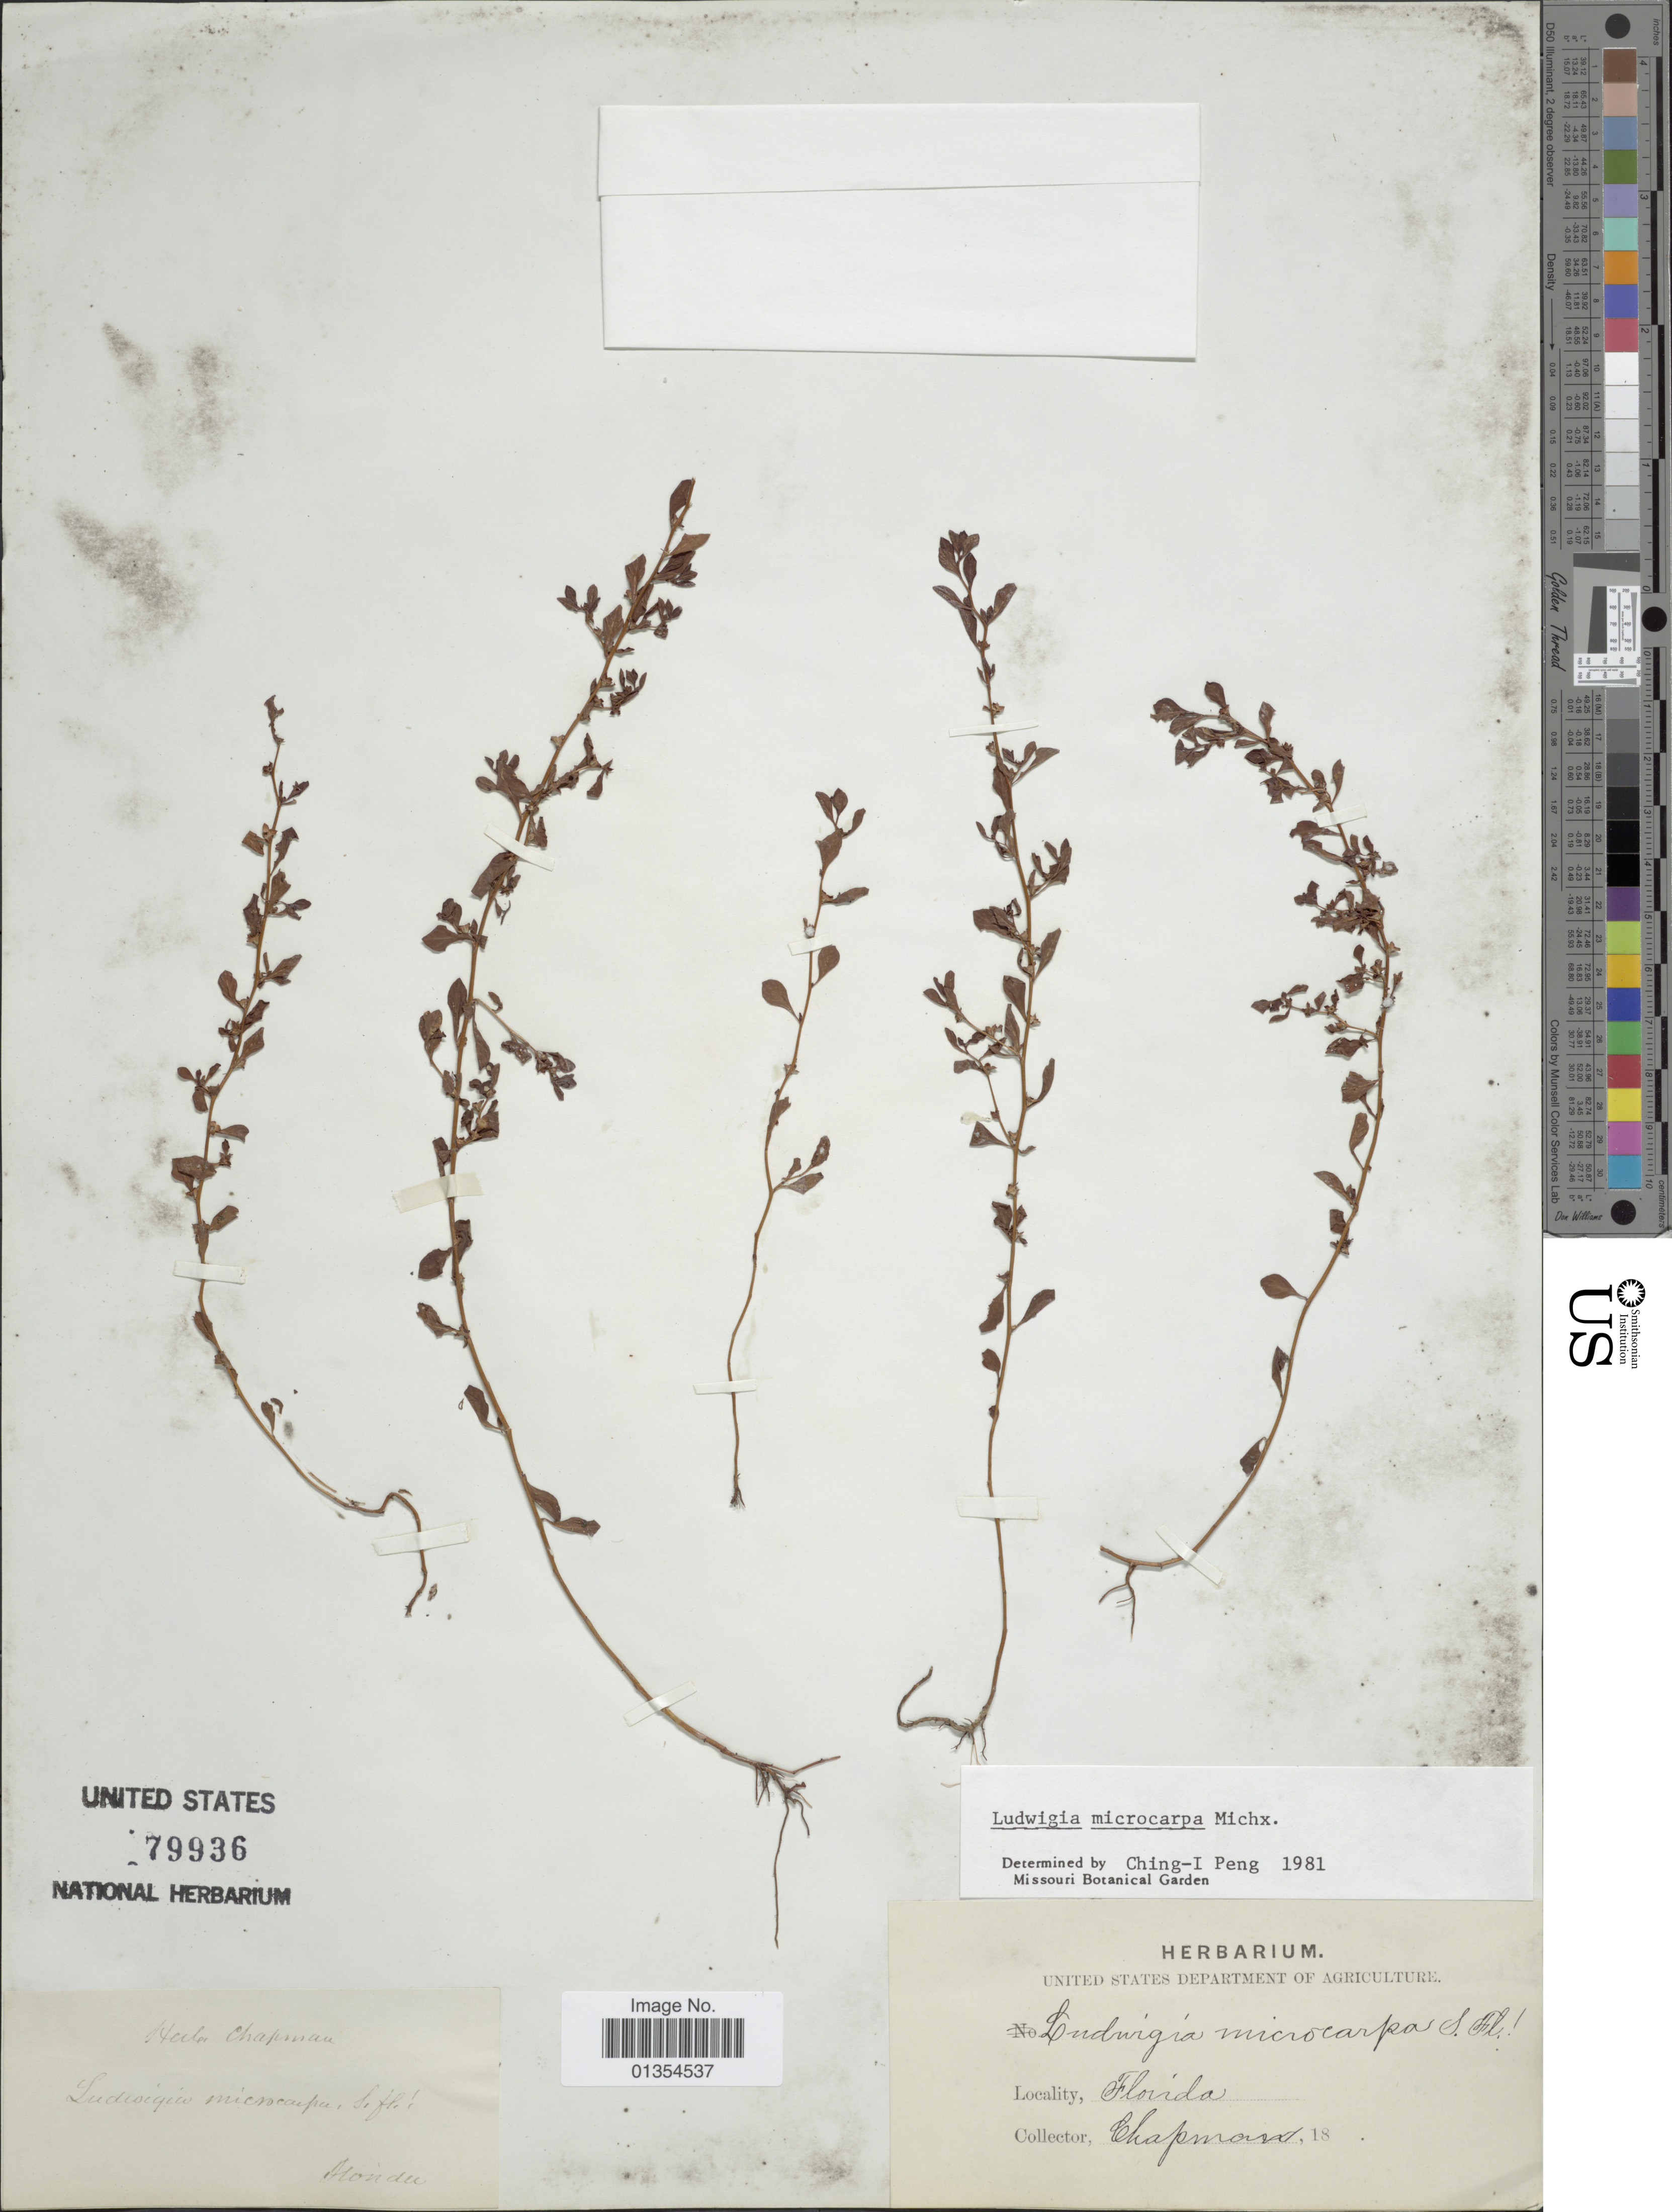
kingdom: Plantae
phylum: Tracheophyta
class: Magnoliopsida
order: Myrtales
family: Onagraceae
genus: Ludwigia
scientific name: Ludwigia microcarpa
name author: Michx.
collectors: A. Chapman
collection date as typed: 18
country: United States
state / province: Florida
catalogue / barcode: US 79936